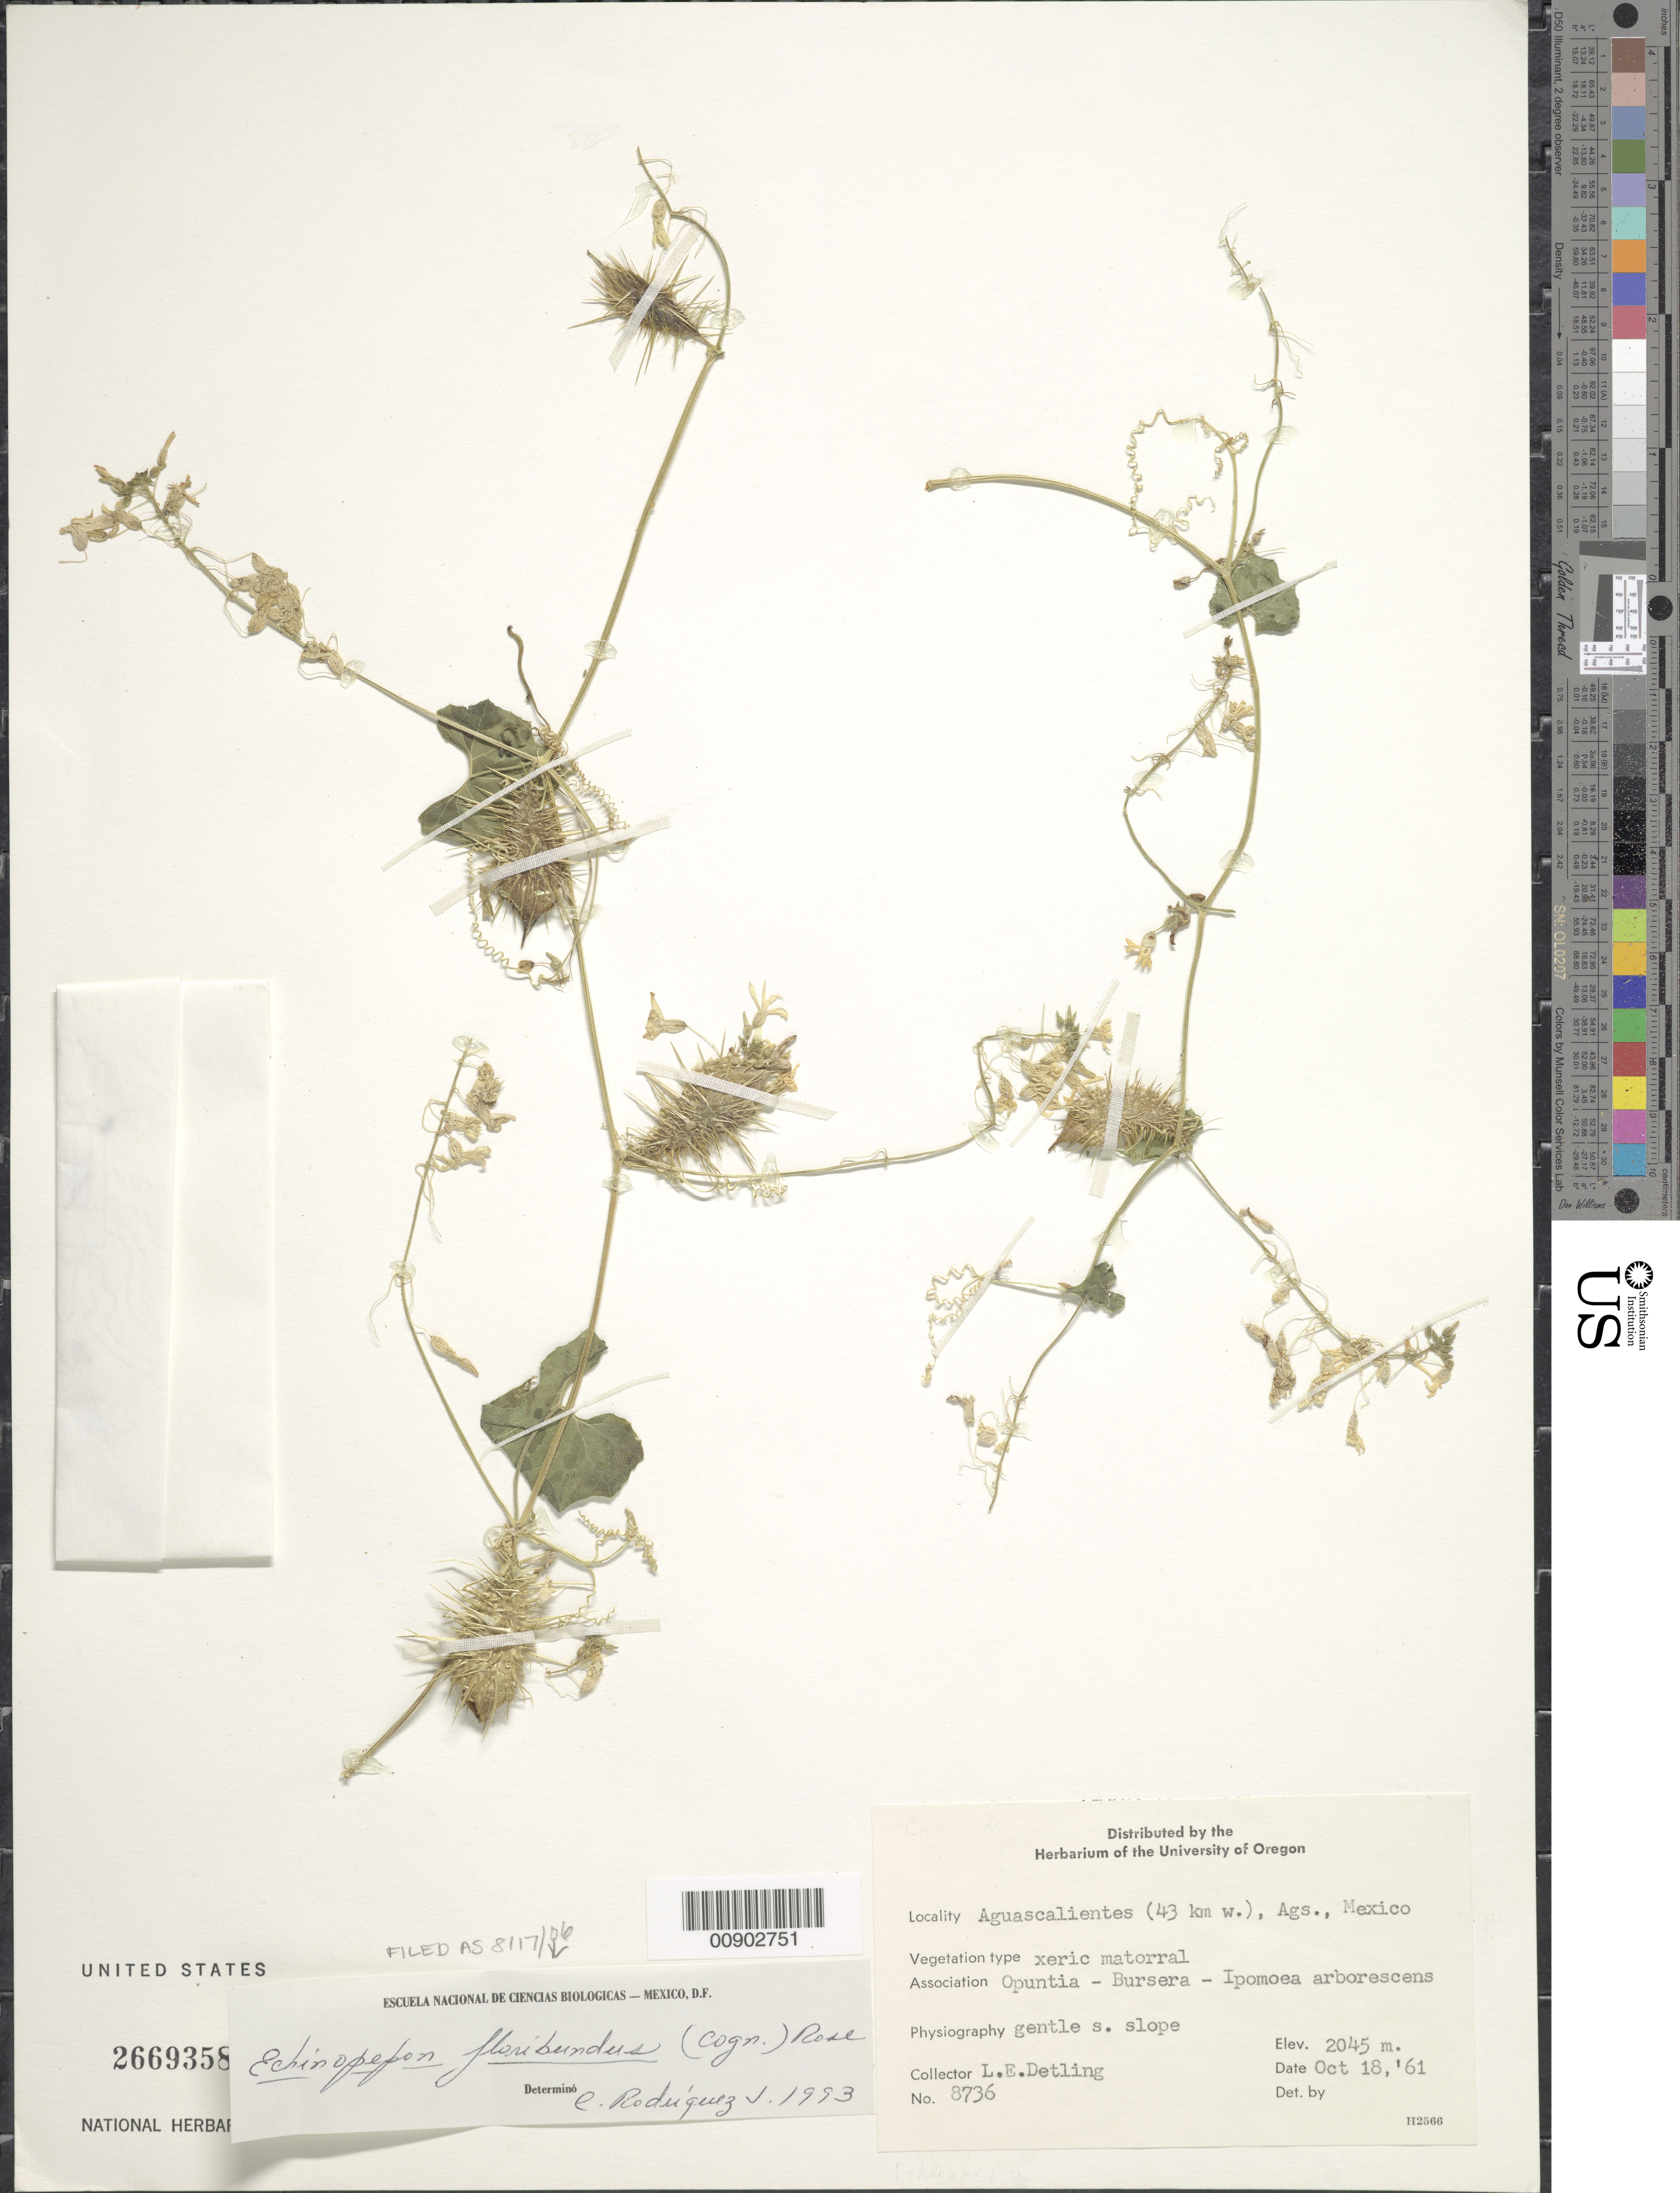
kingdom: Plantae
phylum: Tracheophyta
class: Magnoliopsida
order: Cucurbitales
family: Cucurbitaceae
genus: Echinopepon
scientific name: Echinopepon floribundus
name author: (Cogn.) Rose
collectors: L. E. Detling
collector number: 8736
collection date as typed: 18 Oct 1961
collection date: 1961-10-18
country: Mexico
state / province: Aguascalientes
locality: Aguascalientes (43 km W), Aguascalientes.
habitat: Veg. type xeric matorral. Association Oputia - Bursera - Ipomoea arborescens. Gentle slope.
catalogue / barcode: US 2669358